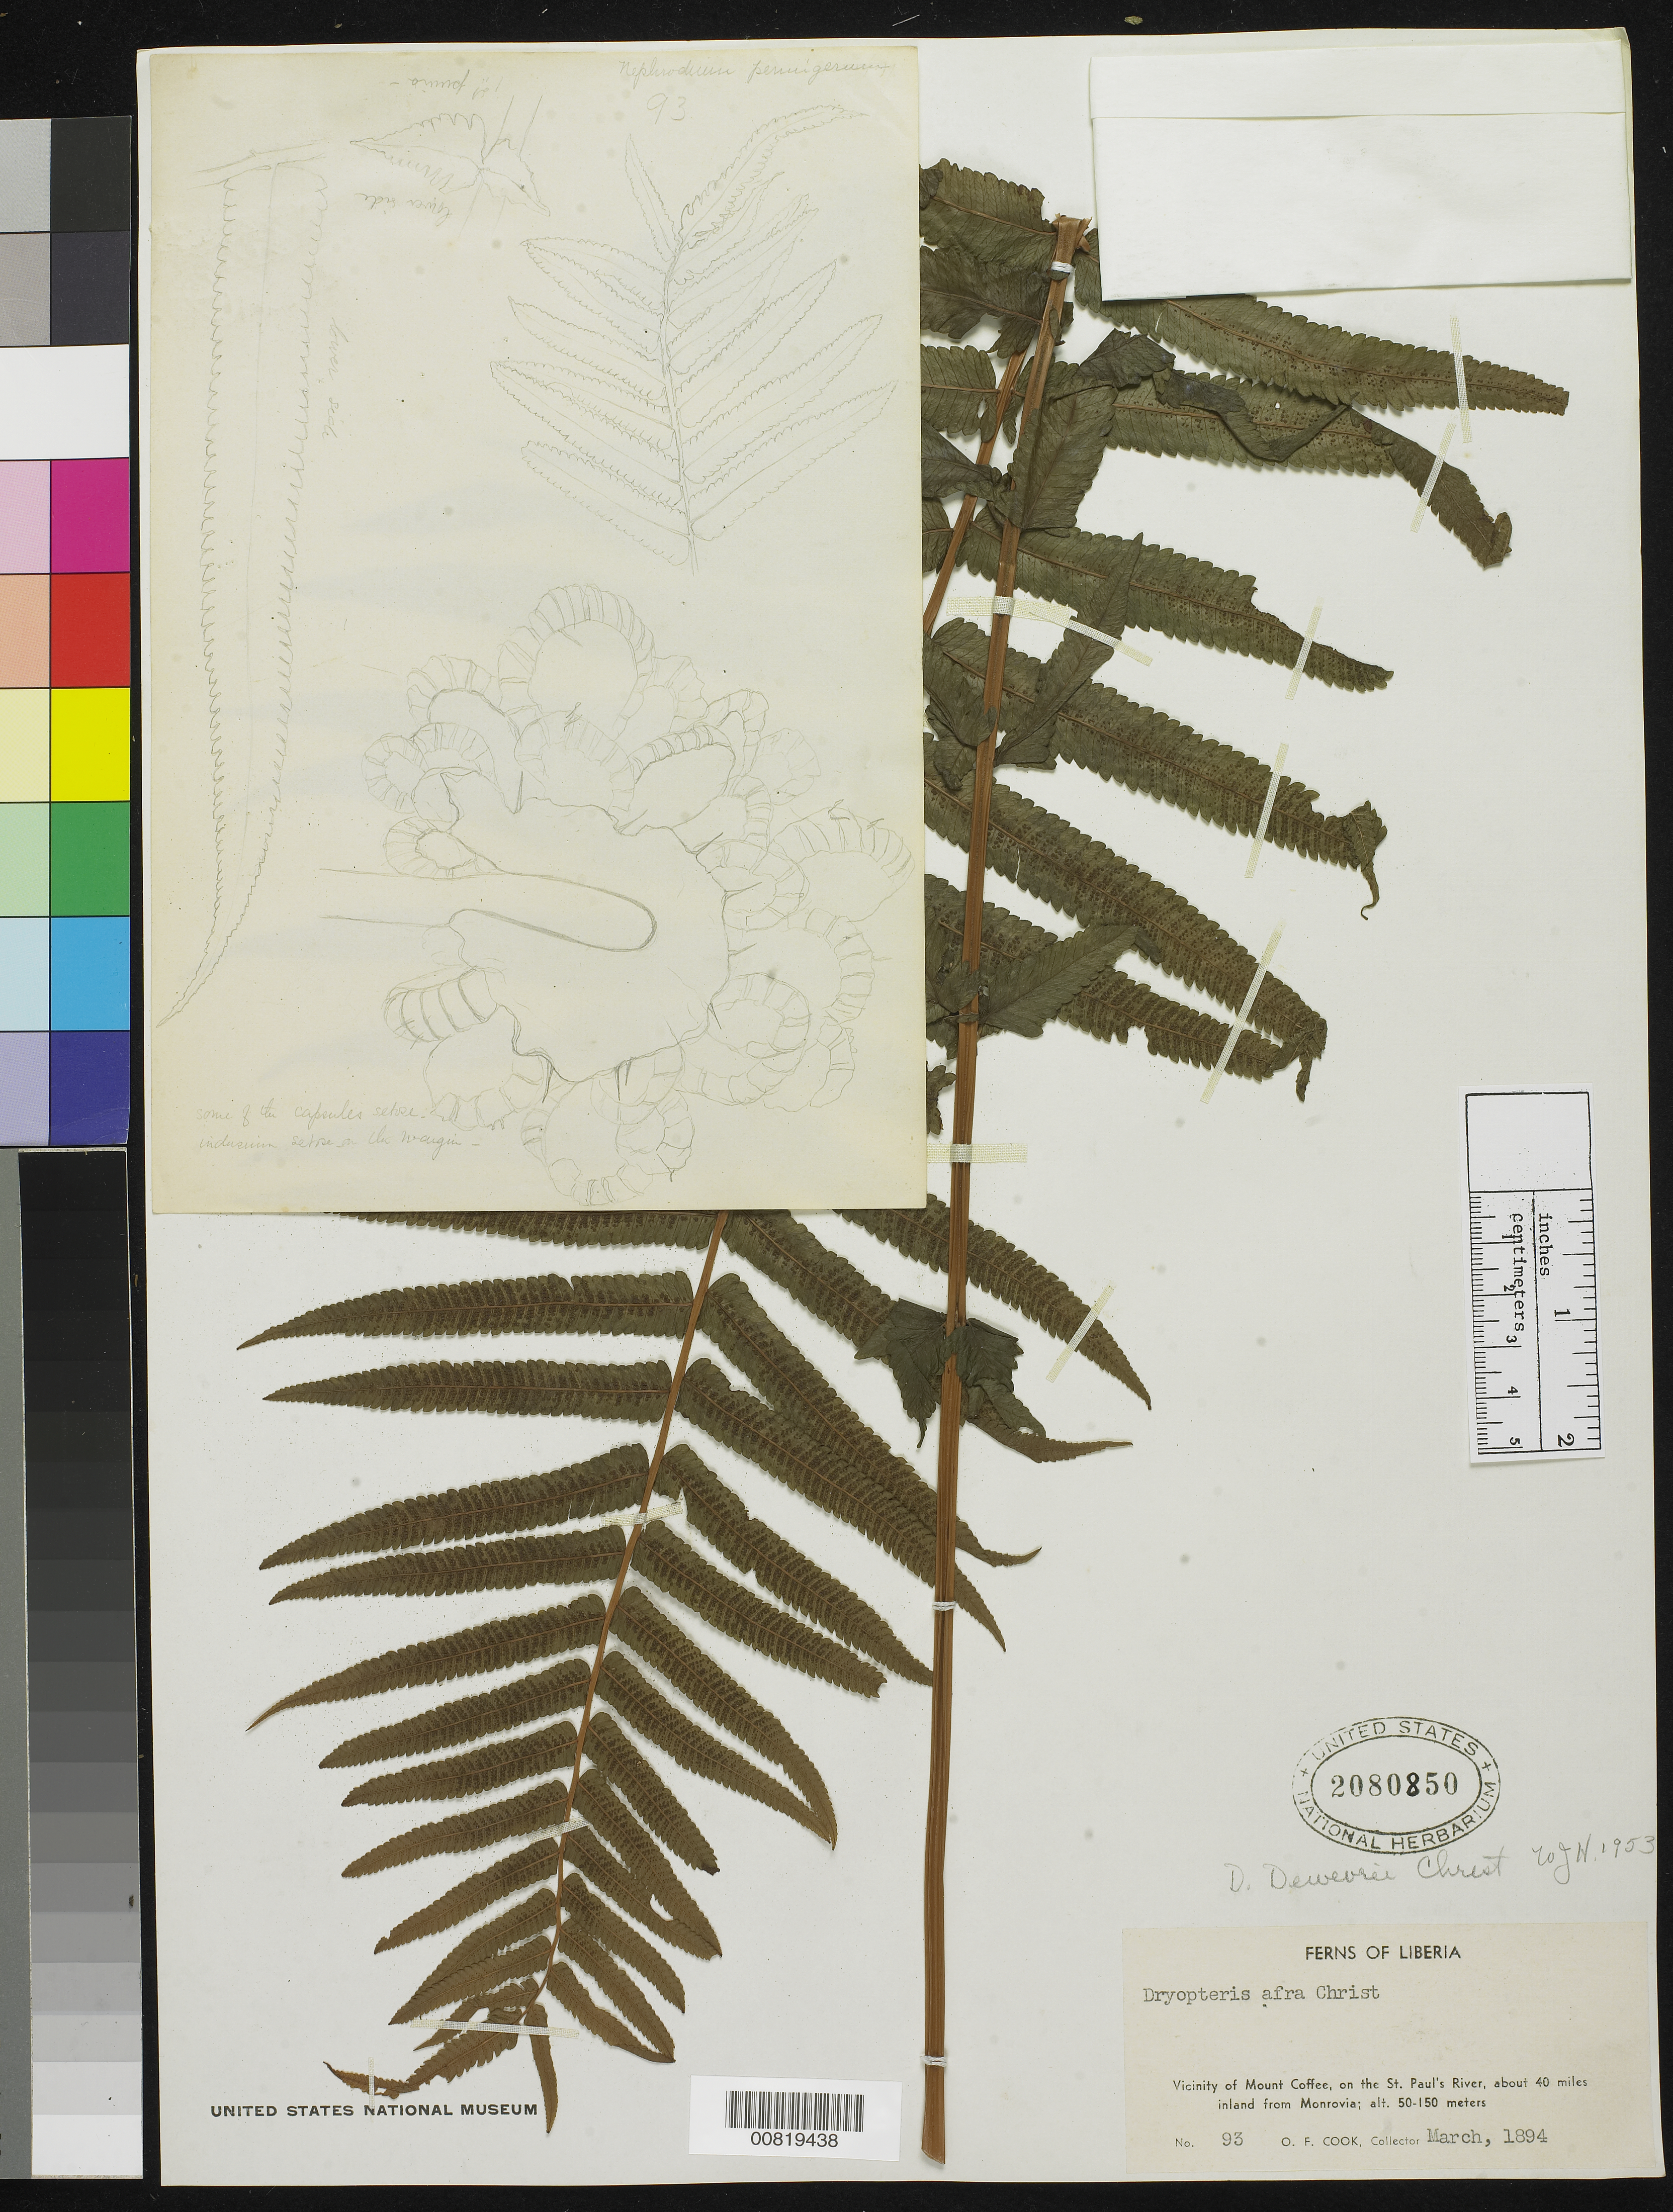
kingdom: Plantae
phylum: Tracheophyta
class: Polypodiopsida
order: Polypodiales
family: Thelypteridaceae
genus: Pneumatopteris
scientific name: Pneumatopteris afra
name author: (Christ) Holttum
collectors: O. F. Cook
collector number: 93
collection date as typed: Mar 1894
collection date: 1894-03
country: Liberia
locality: Vicinity of Mt. Coffee, on the St. Paul's River, about 40 miles inland from Monrovia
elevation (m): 50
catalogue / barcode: US 2080850